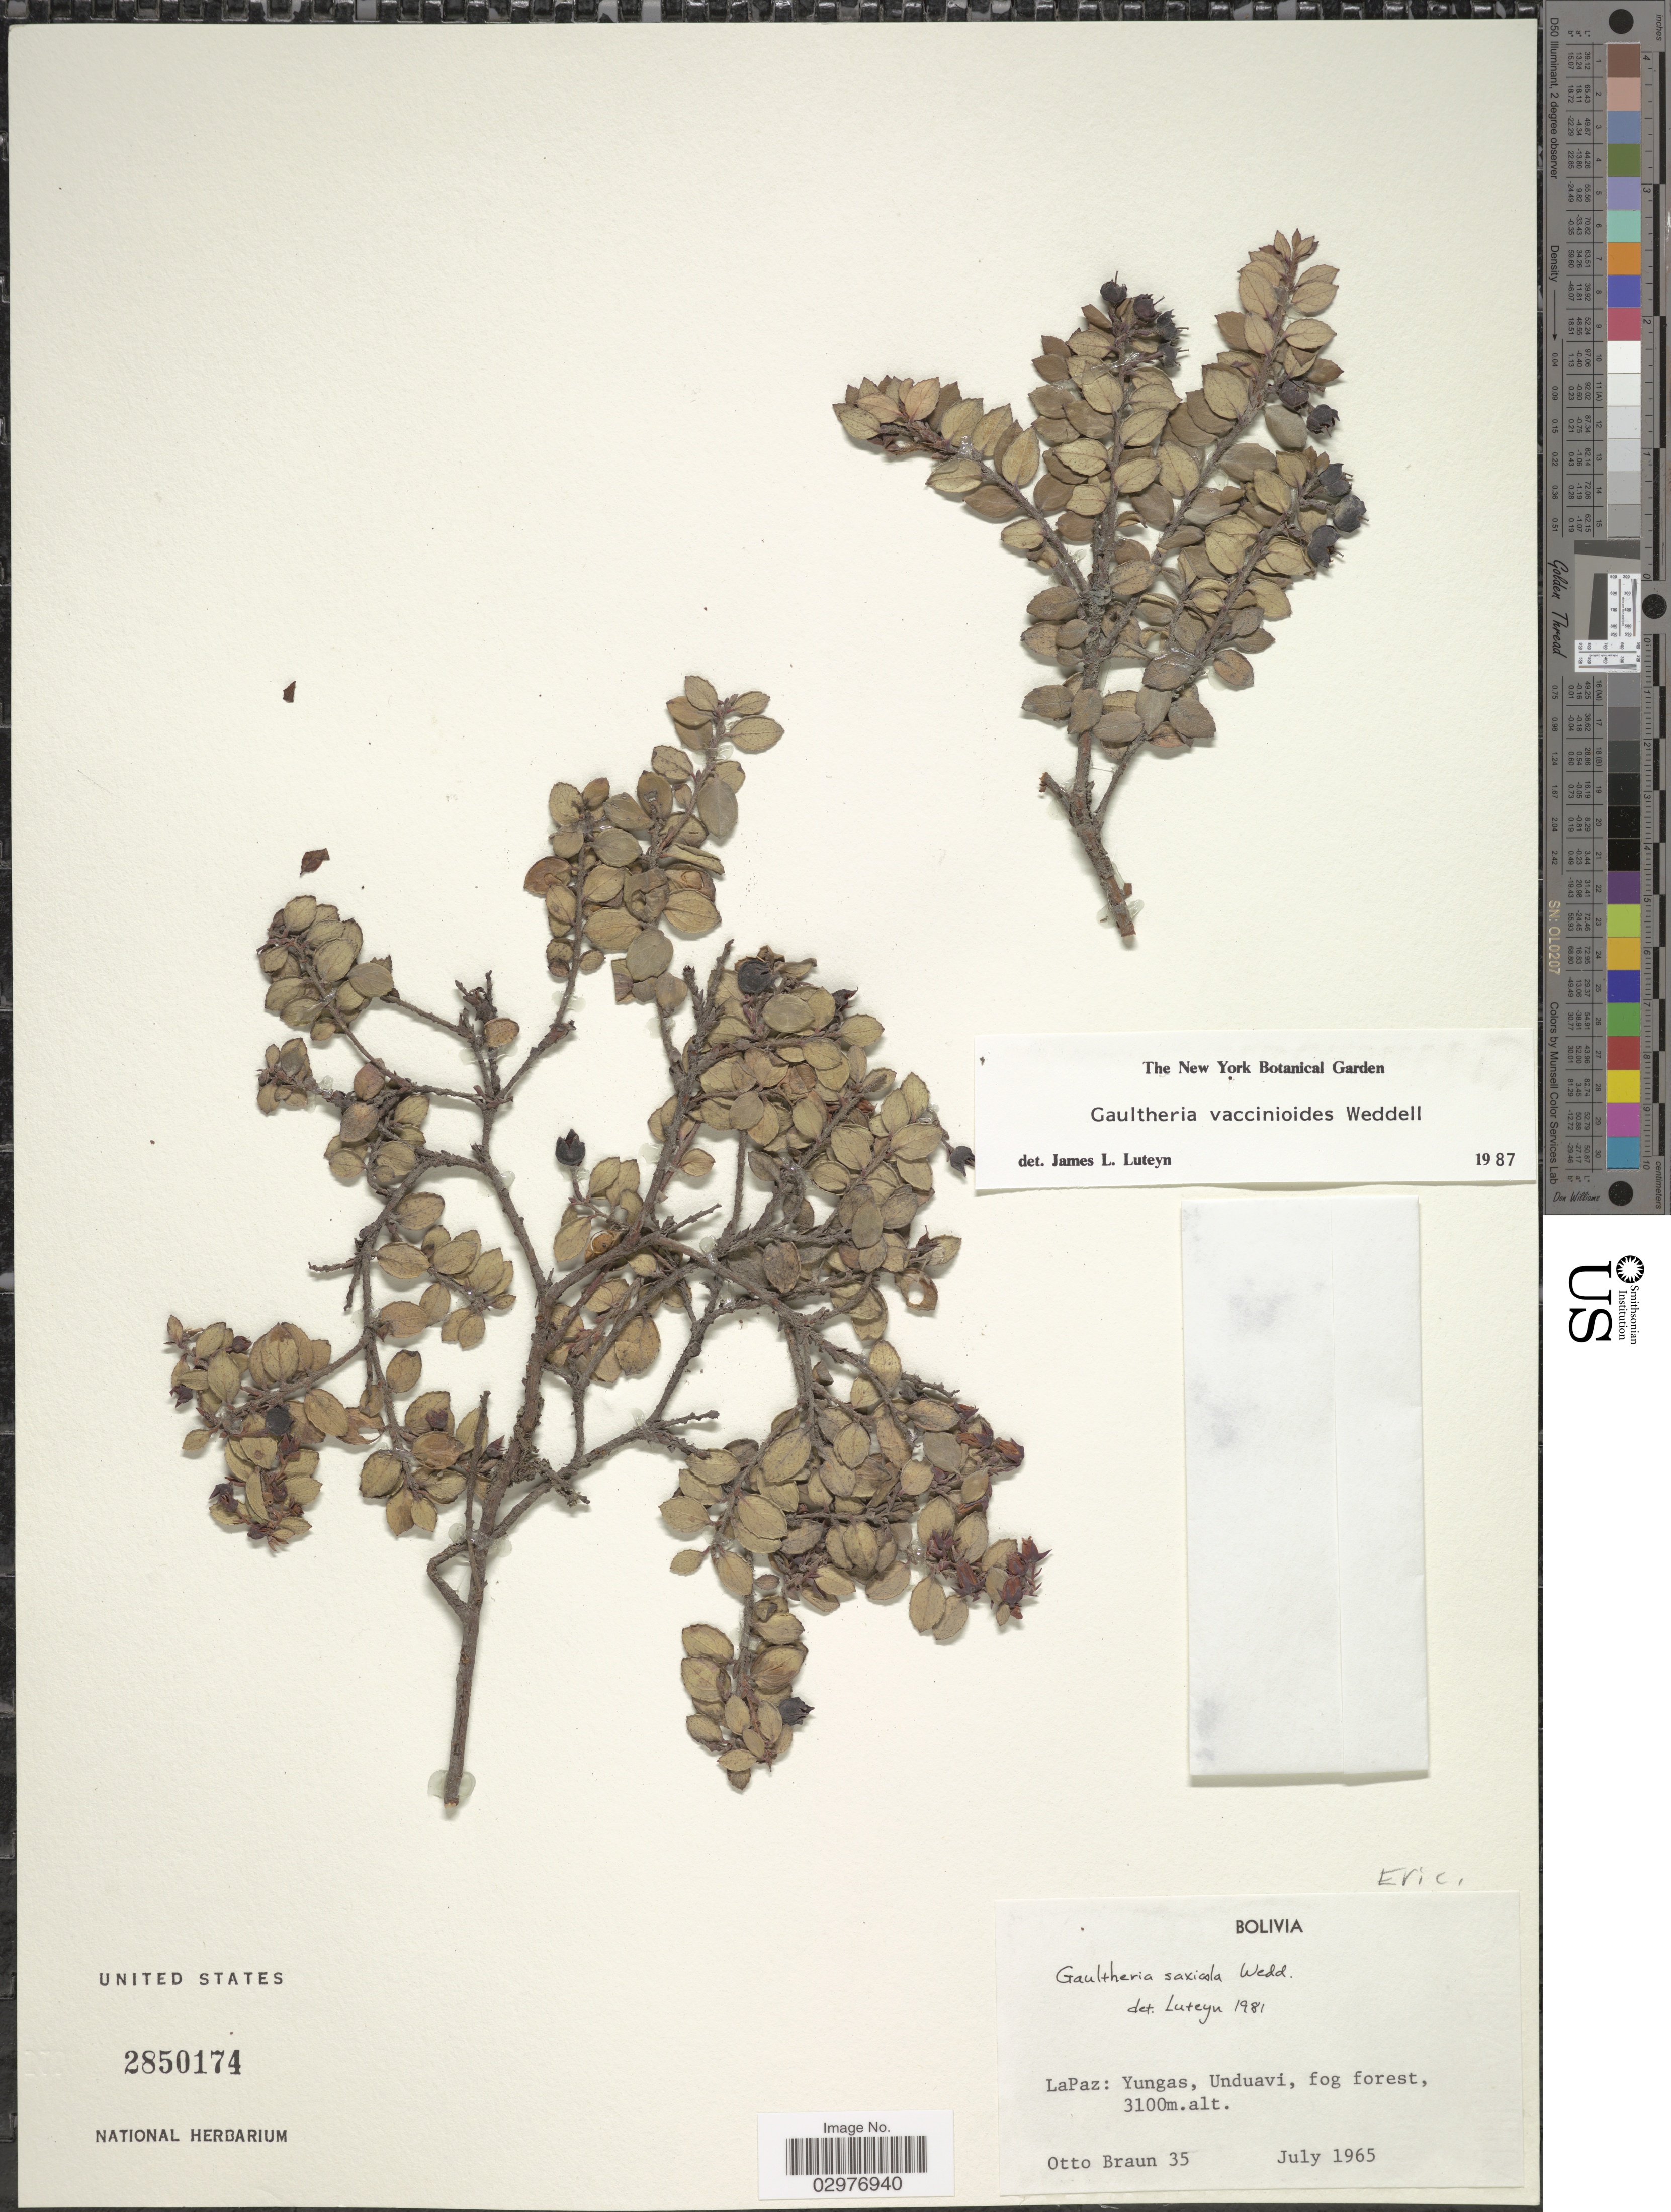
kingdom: Plantae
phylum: Tracheophyta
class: Magnoliopsida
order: Ericales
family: Ericaceae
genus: Gaultheria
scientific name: Gaultheria vaccinioides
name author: Wedd.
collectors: O. Braun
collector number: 35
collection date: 1965-07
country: Bolivia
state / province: La Paz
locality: Yungas, Unduavi, fog forest.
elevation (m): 3100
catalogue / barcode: US 2850174